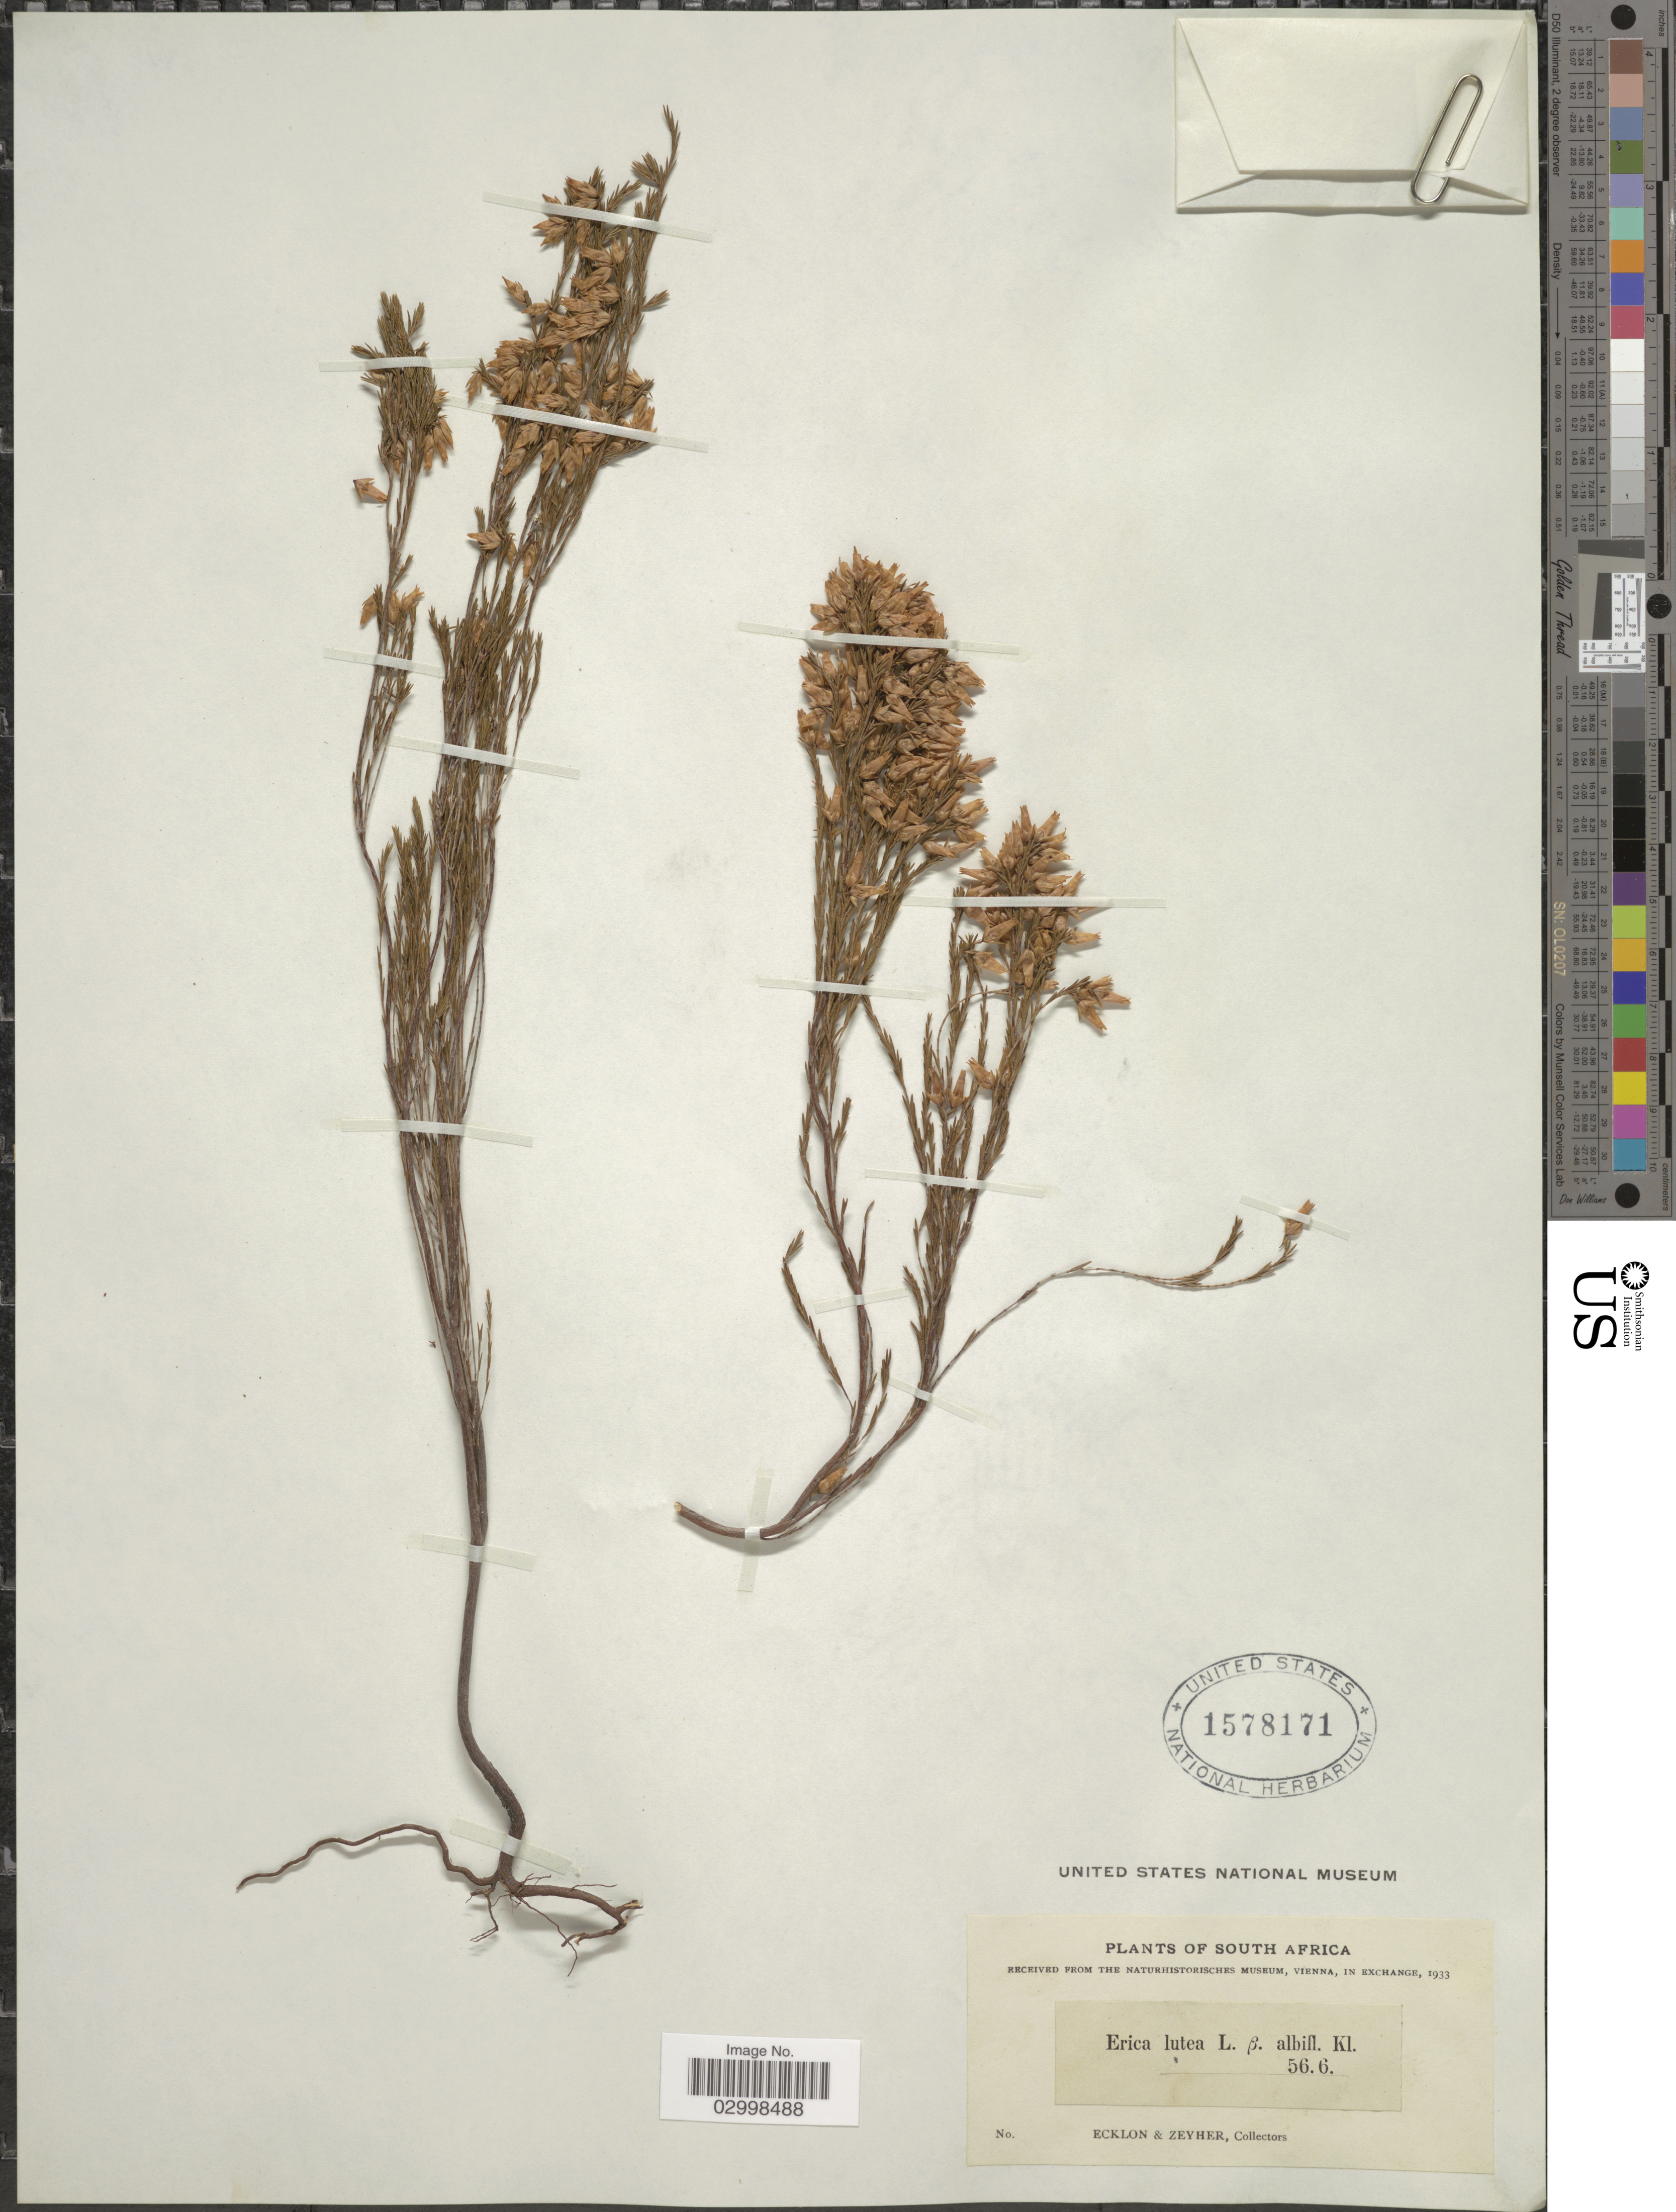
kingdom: Plantae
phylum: Tracheophyta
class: Magnoliopsida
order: Ericales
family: Ericaceae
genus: Erica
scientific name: Erica lutea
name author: P.J. Bergius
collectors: -. Ecklon & -. Zeyher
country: South Africa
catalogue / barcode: US 1578171